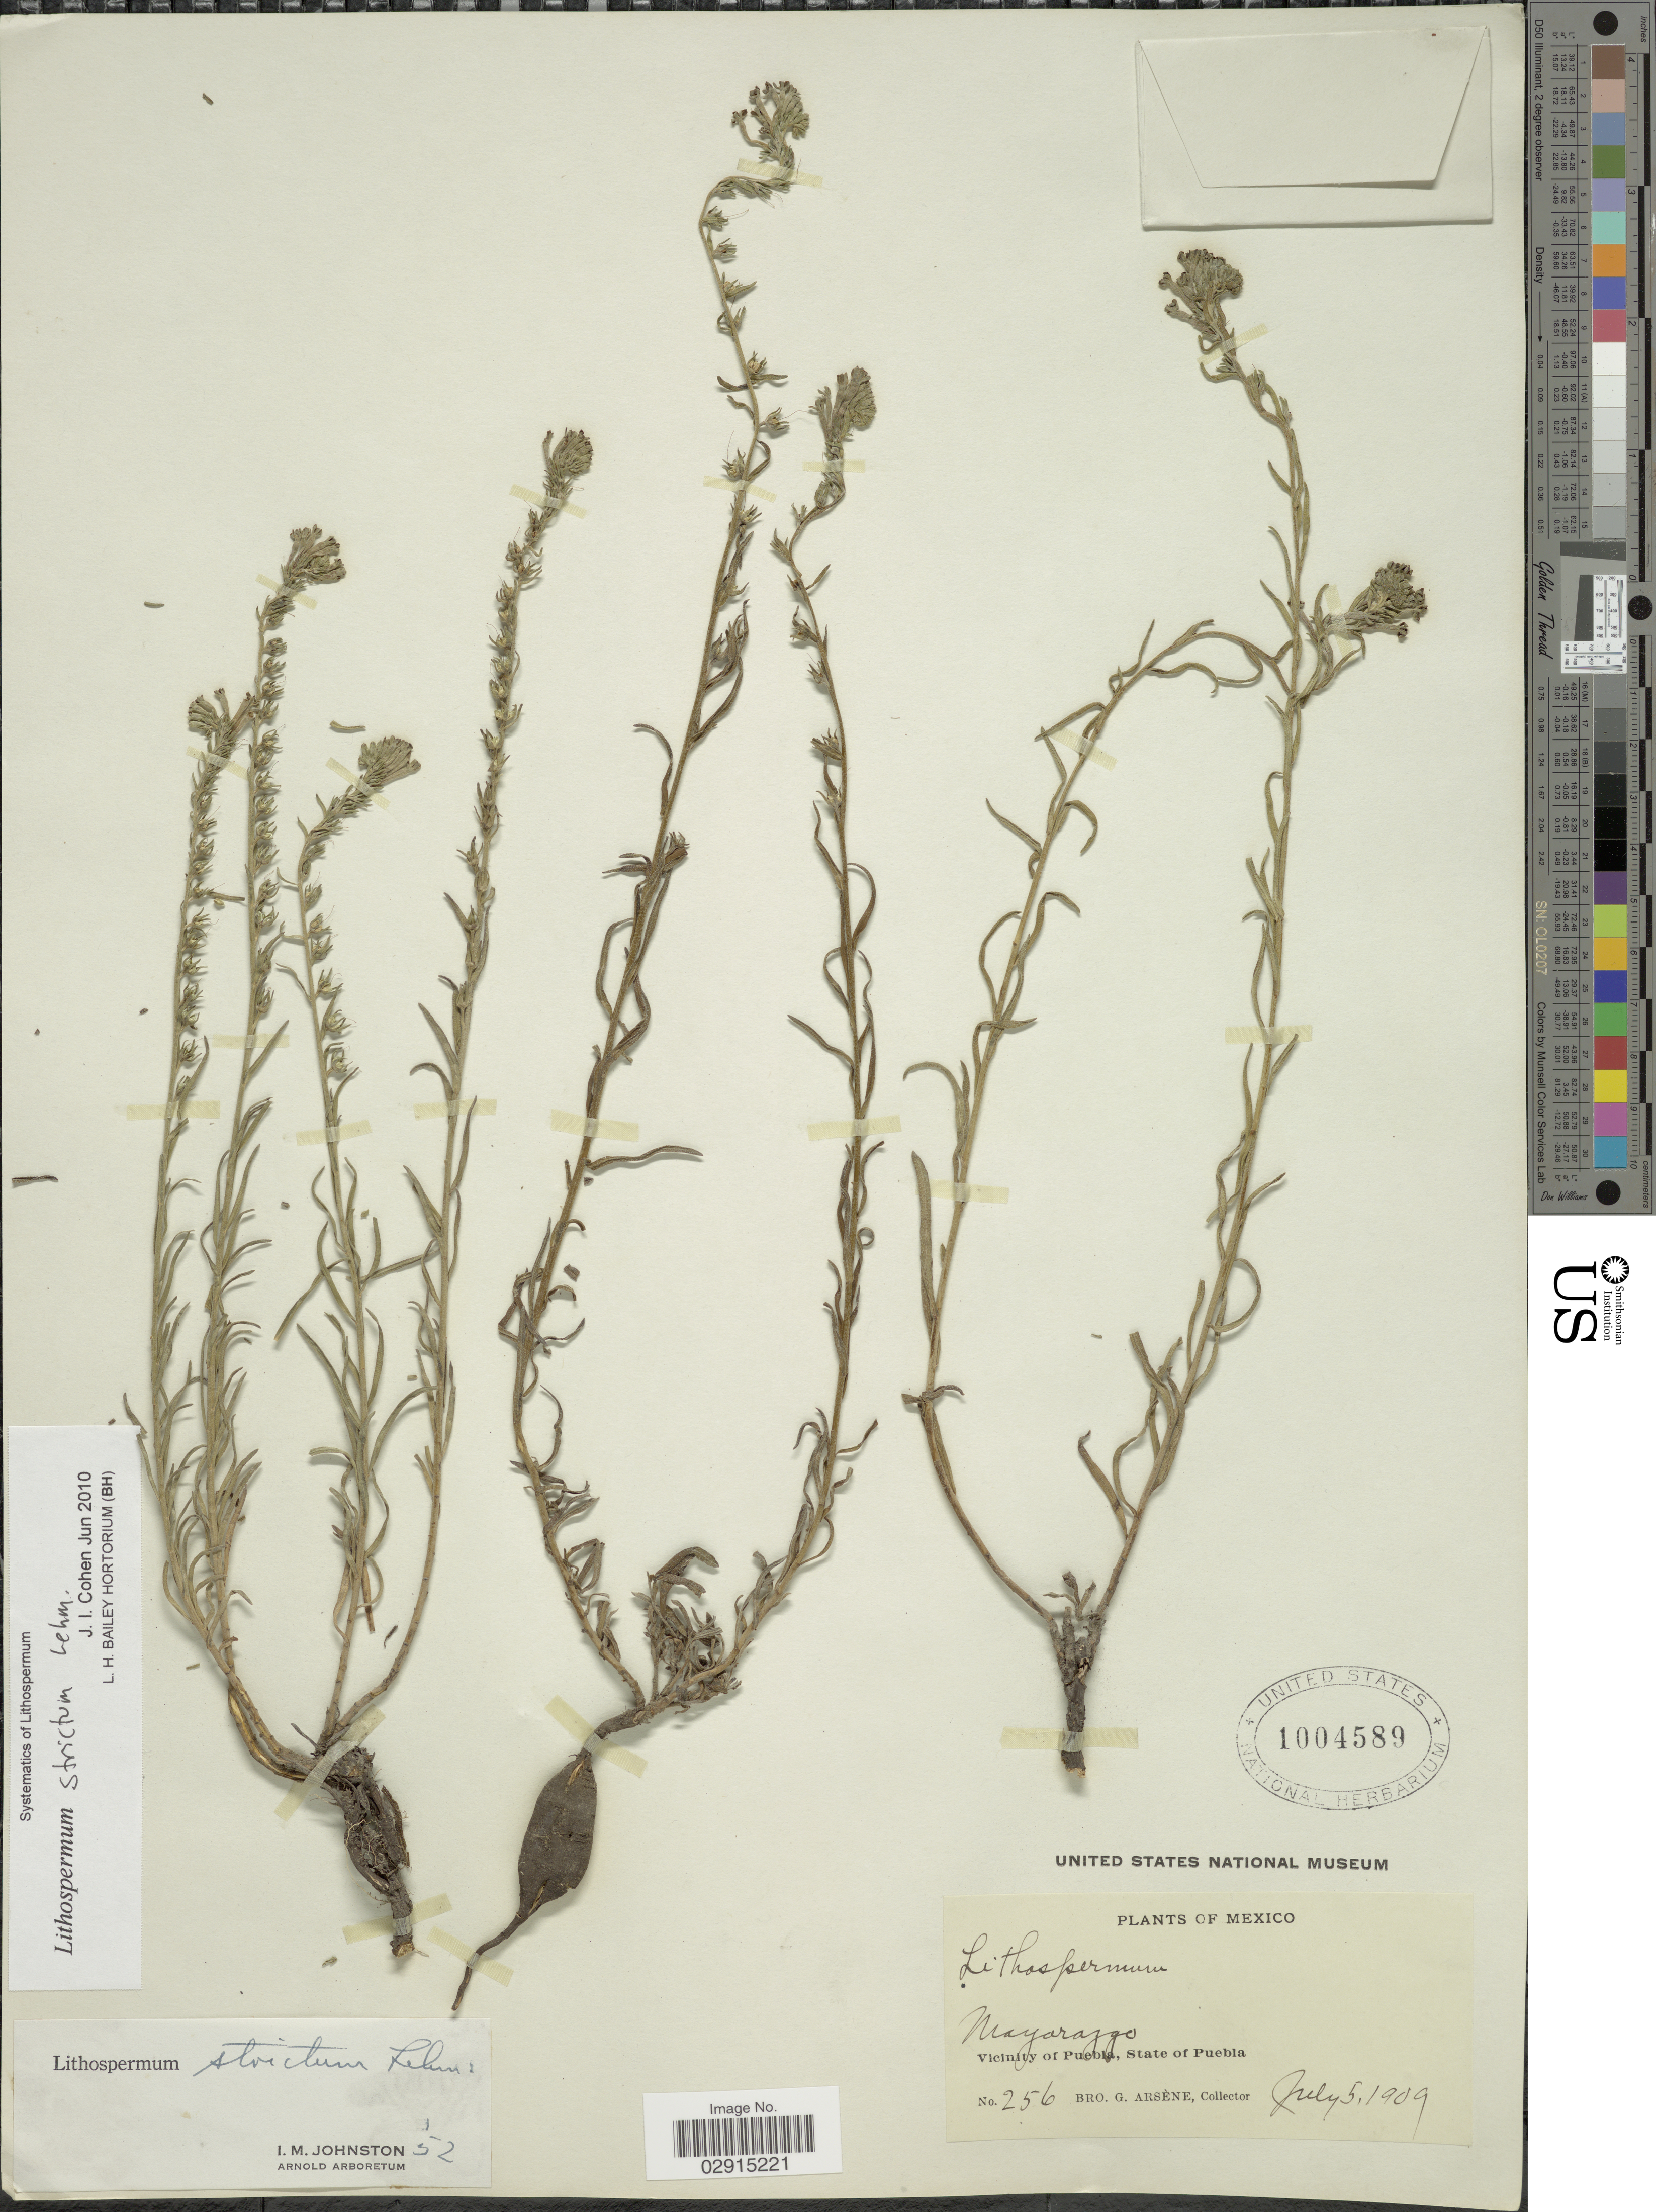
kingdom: Plantae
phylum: Tracheophyta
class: Magnoliopsida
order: Boraginales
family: Boraginaceae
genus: Lithospermum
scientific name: Lithospermum strictum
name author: Lehm.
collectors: Bro. G. Arsène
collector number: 256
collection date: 1909-07-05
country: Mexico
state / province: Puebla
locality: Mayorazgo. Vicinity of Puebla.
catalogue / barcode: US 1004589